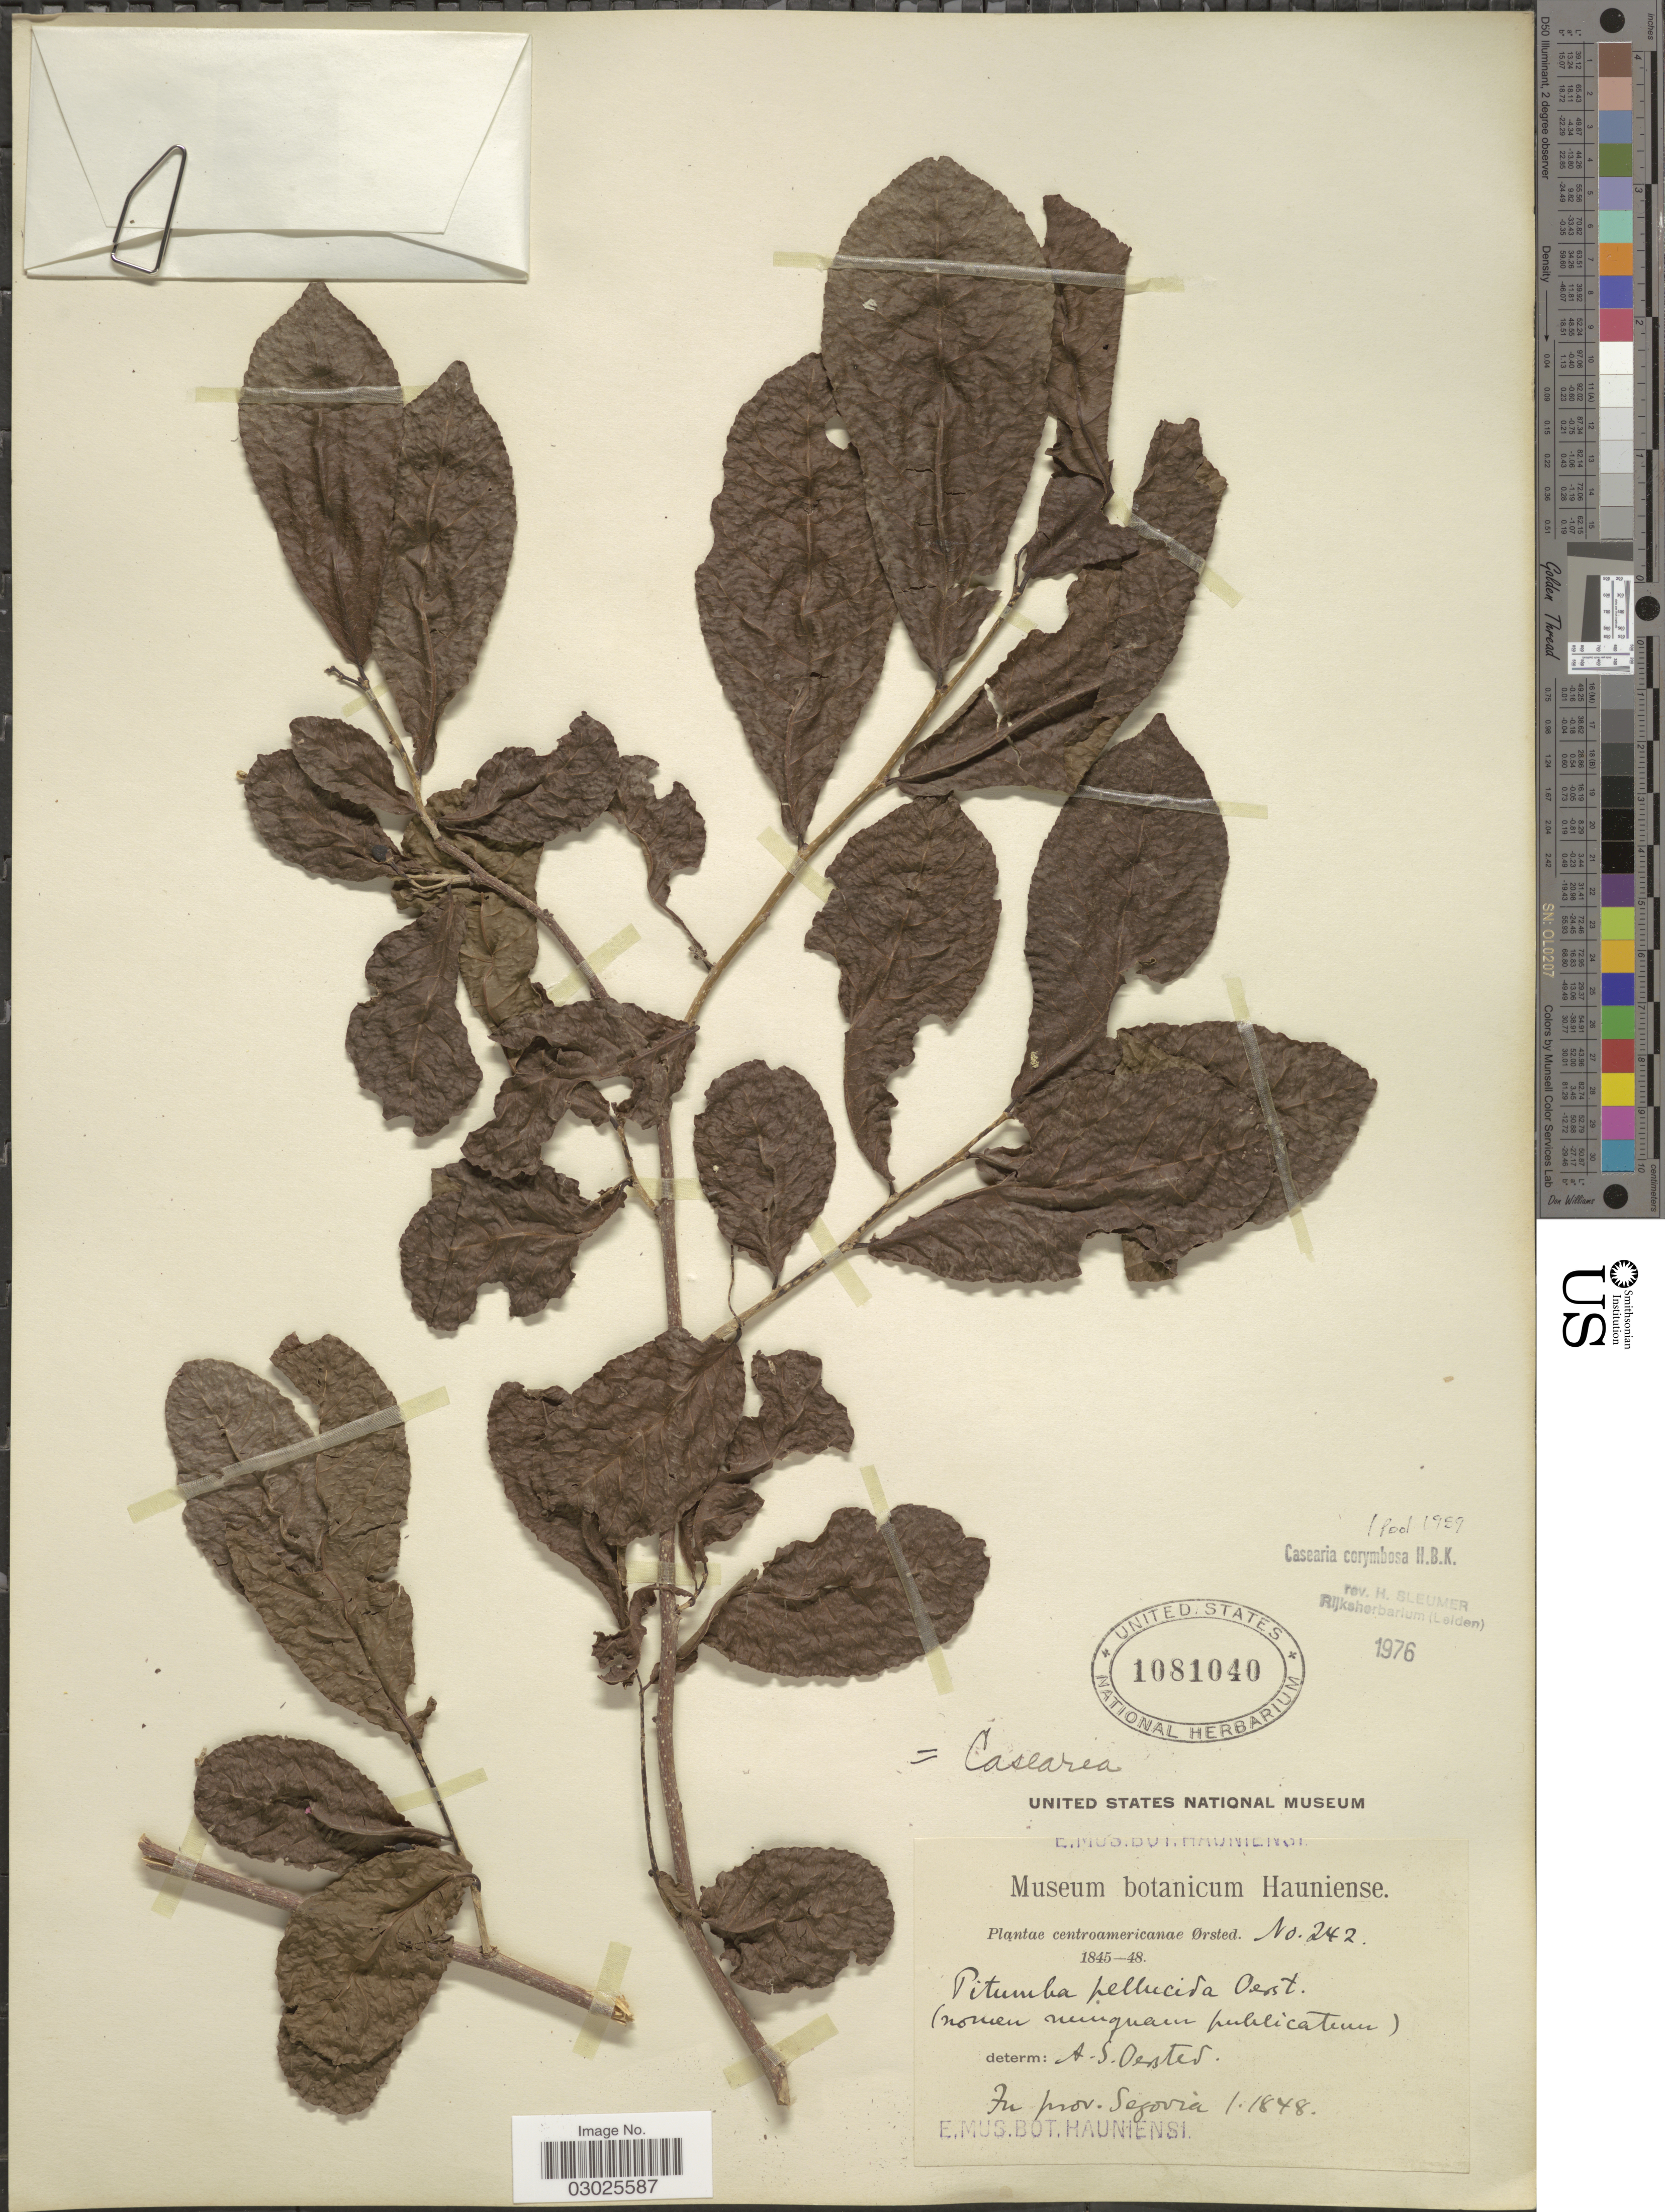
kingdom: Plantae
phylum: Tracheophyta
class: Magnoliopsida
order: Malpighiales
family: Salicaceae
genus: Casearia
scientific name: Casearia corymbosa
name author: Kunth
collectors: Ørsted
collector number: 242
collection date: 1848-01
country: Nicaragua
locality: Centroamericanae. In prov. Segovia.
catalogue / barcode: US 1081040